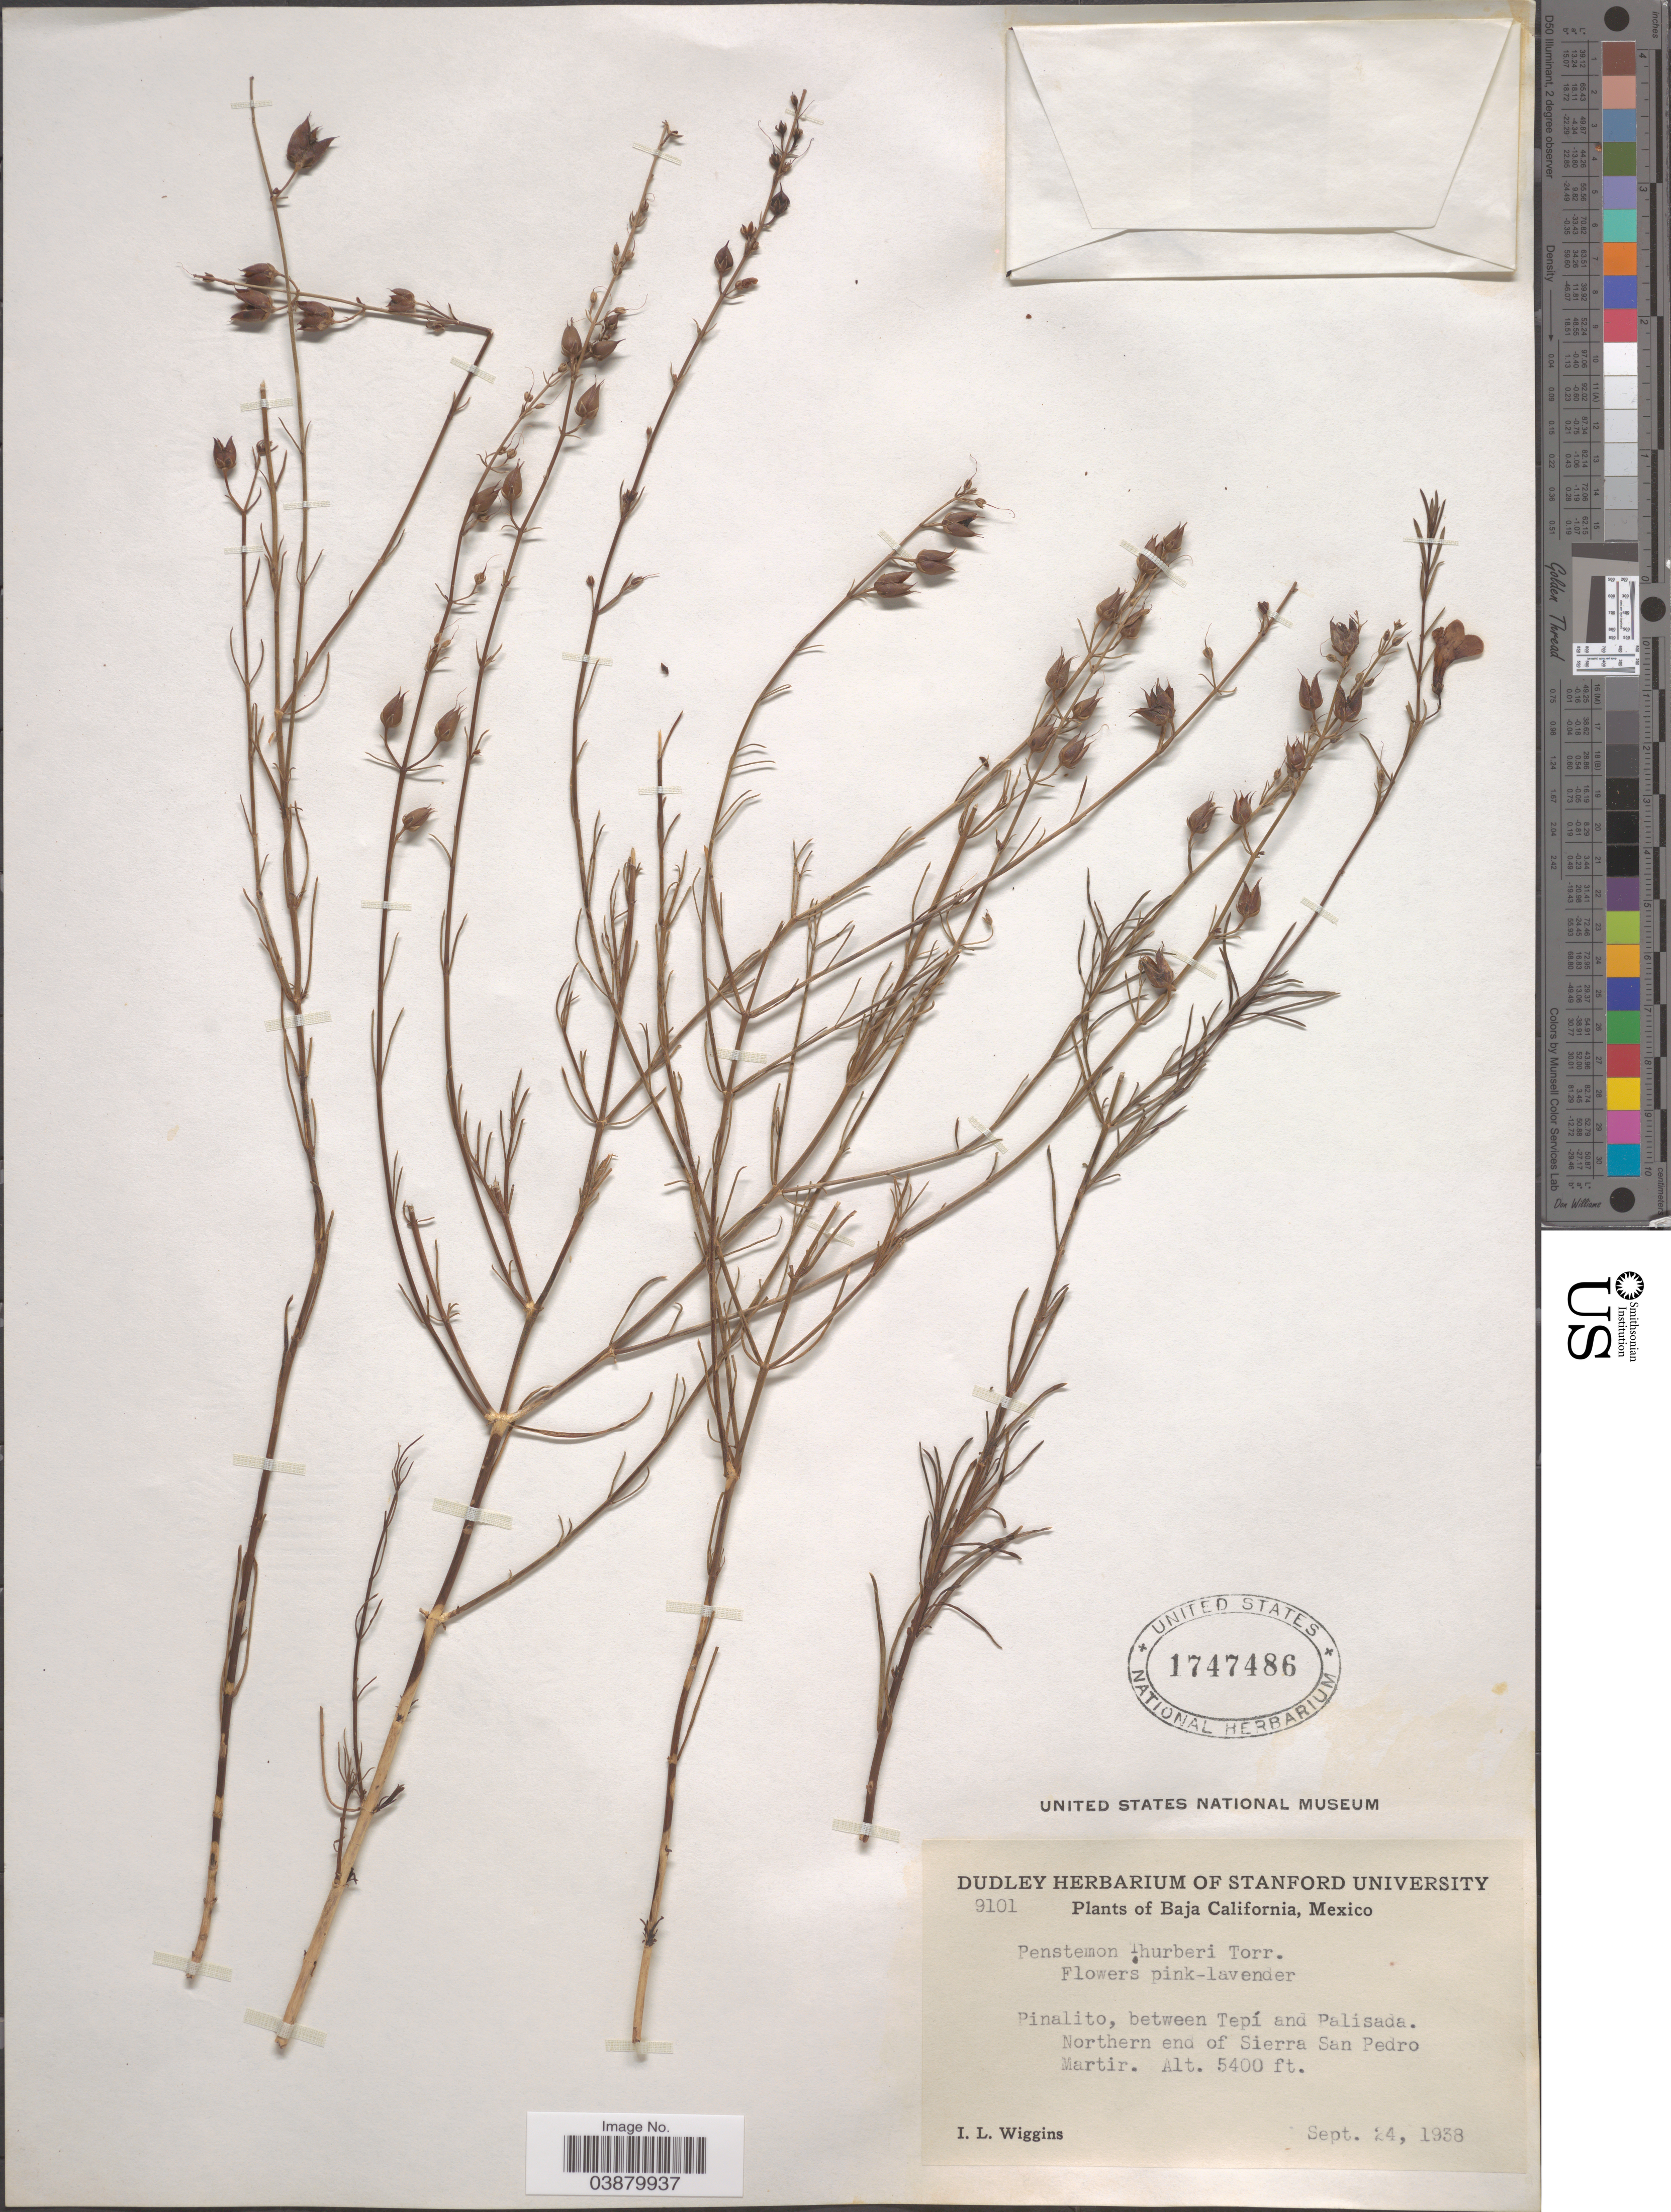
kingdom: Plantae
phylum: Tracheophyta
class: Magnoliopsida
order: Lamiales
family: Plantaginaceae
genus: Penstemon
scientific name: Penstemon thurberi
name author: Torr.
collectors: I. L. Wiggins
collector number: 9101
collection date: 1938-09-24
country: Mexico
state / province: Baja California Norte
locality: Pinalito, between Tepí and Palisadad. Northern end of Sierra San Pedro Martir.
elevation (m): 1646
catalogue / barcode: US 1747486